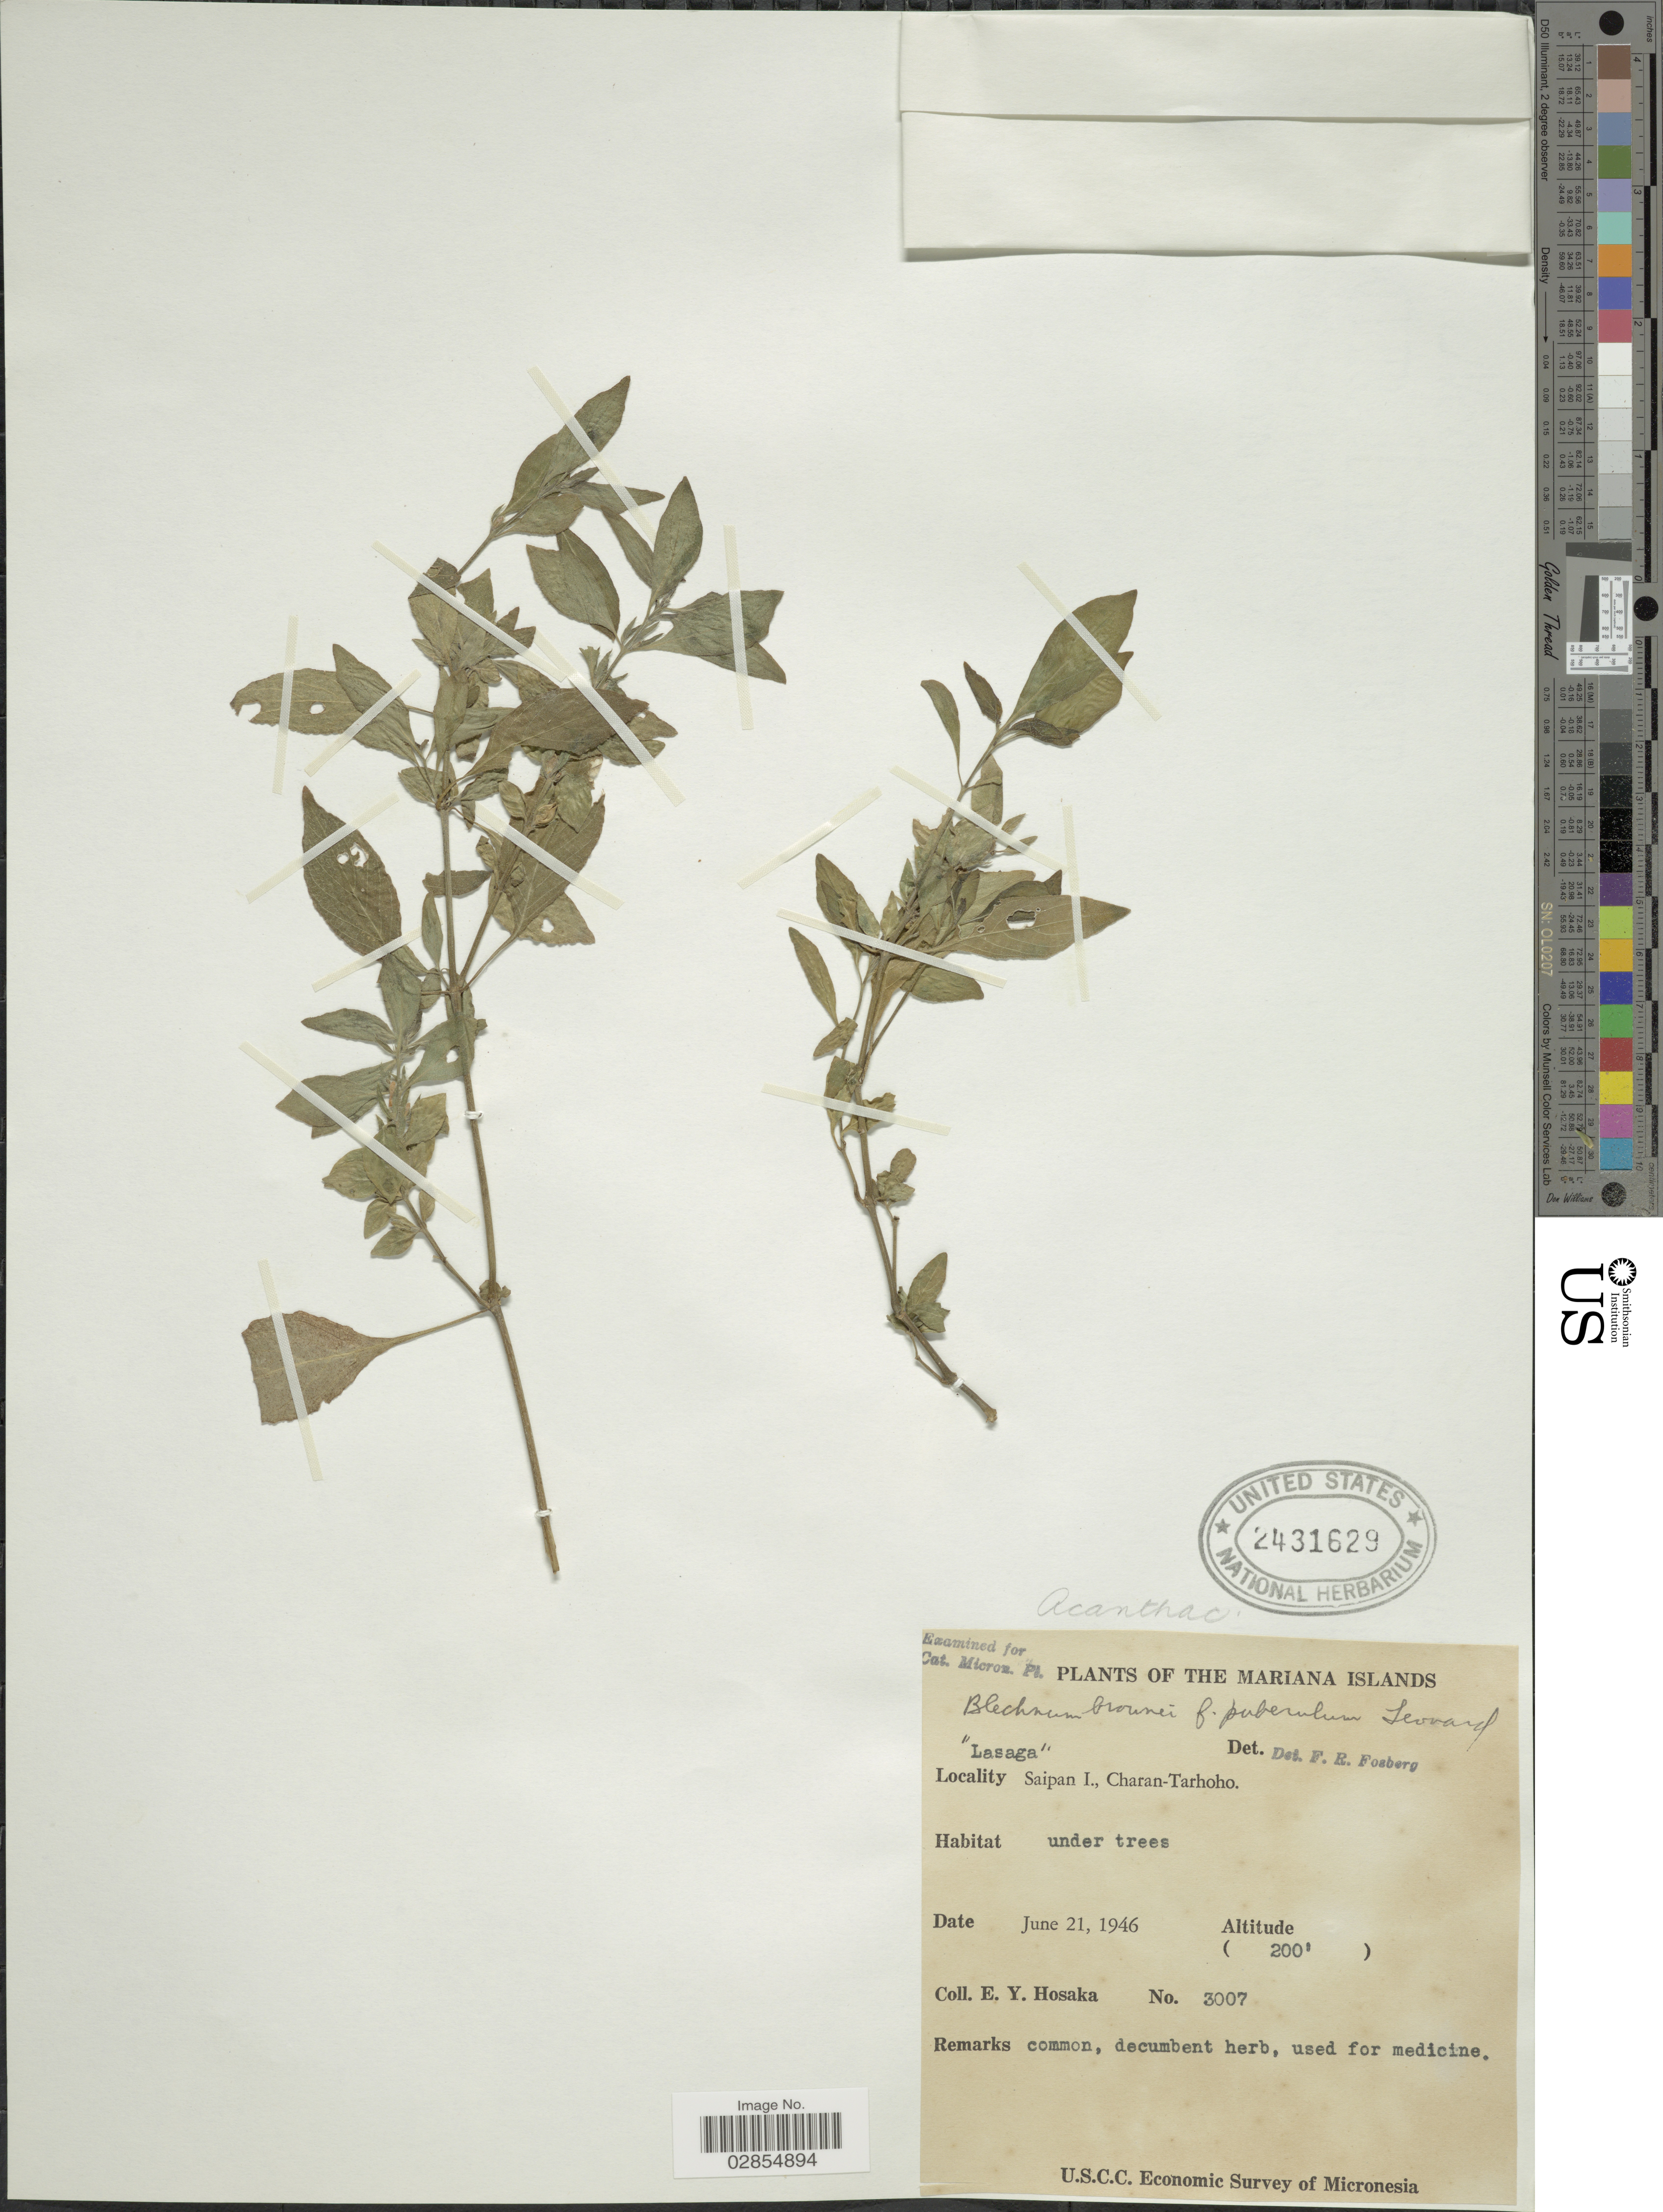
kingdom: Plantae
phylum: Tracheophyta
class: Magnoliopsida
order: Lamiales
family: Acanthaceae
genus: Blechum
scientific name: Blechum pyramidatum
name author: (Lam.) Urb.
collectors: E. Y. Hosaka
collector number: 3007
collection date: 1946-06-21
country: Northern Mariana Islands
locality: Mariana Islands. Saipan I., Charan-Tarholo.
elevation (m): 61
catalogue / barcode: US 2431629